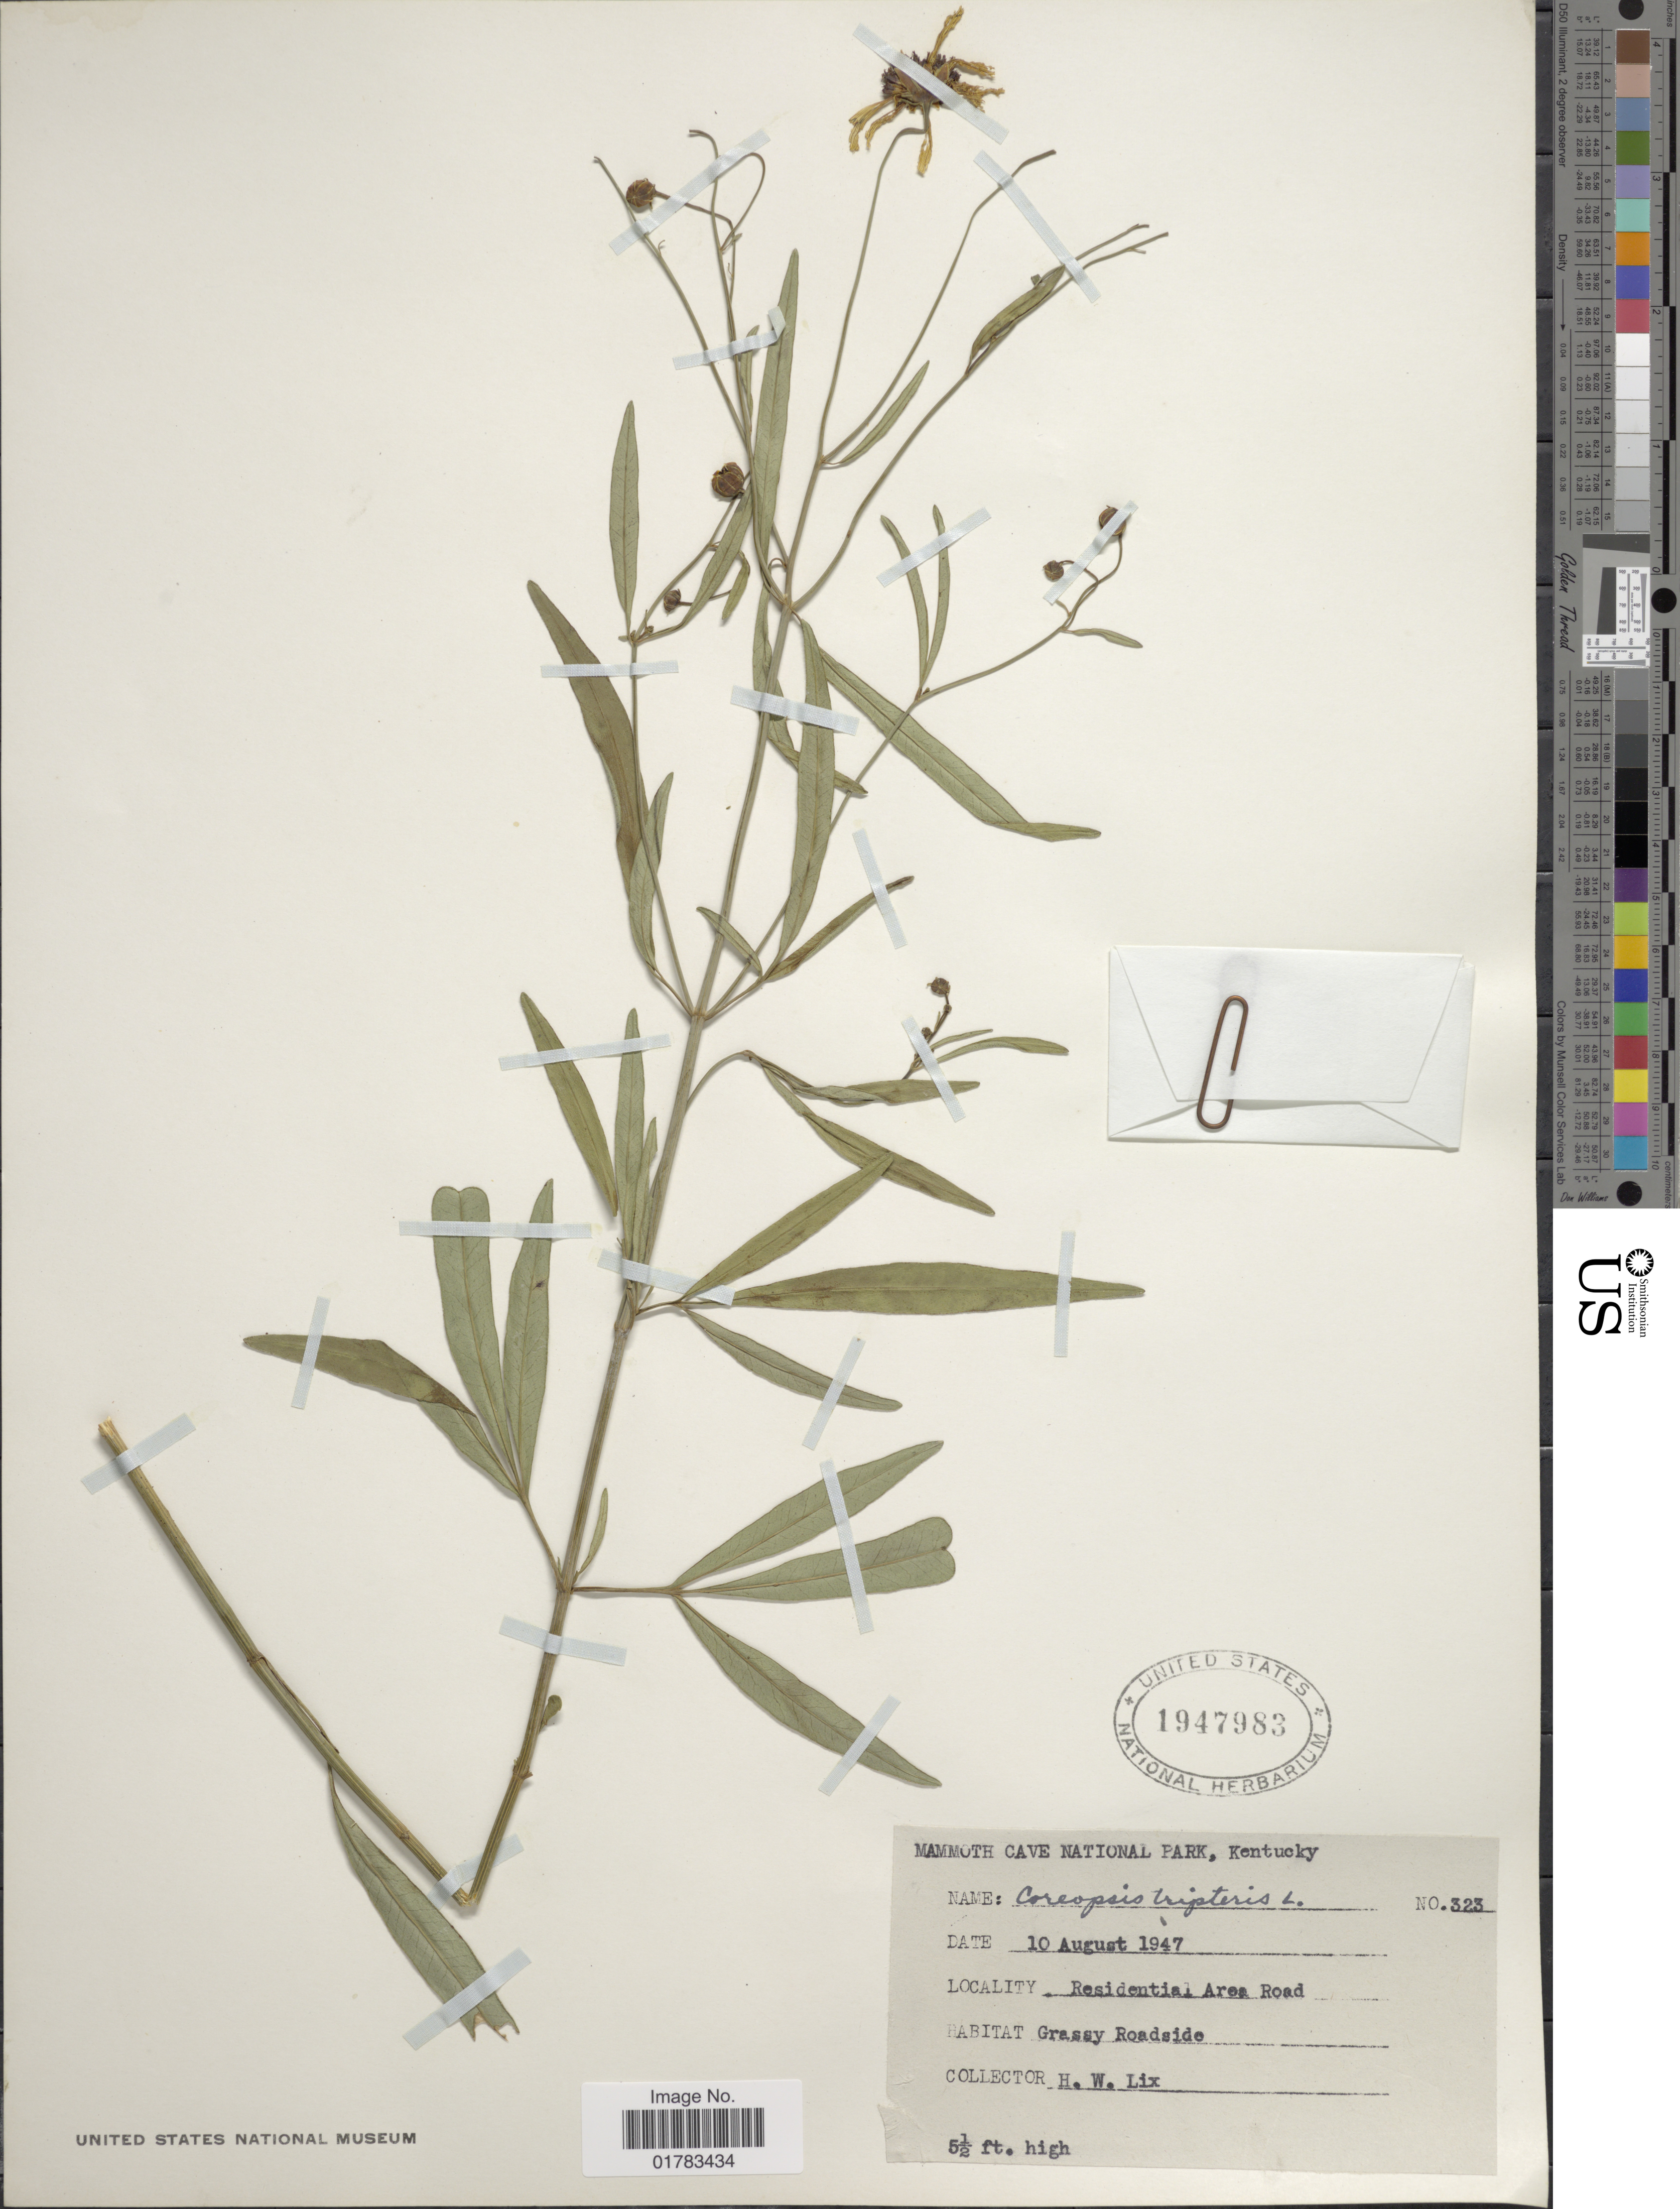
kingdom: Plantae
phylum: Tracheophyta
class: Magnoliopsida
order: Asterales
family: Asteraceae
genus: Coreopsis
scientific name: Coreopsis tripteris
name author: L.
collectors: H. W. Lix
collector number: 323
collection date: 1947-08-10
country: United States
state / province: Kentucky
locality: Residential Area Road, grassy roadside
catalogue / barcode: US 1947983